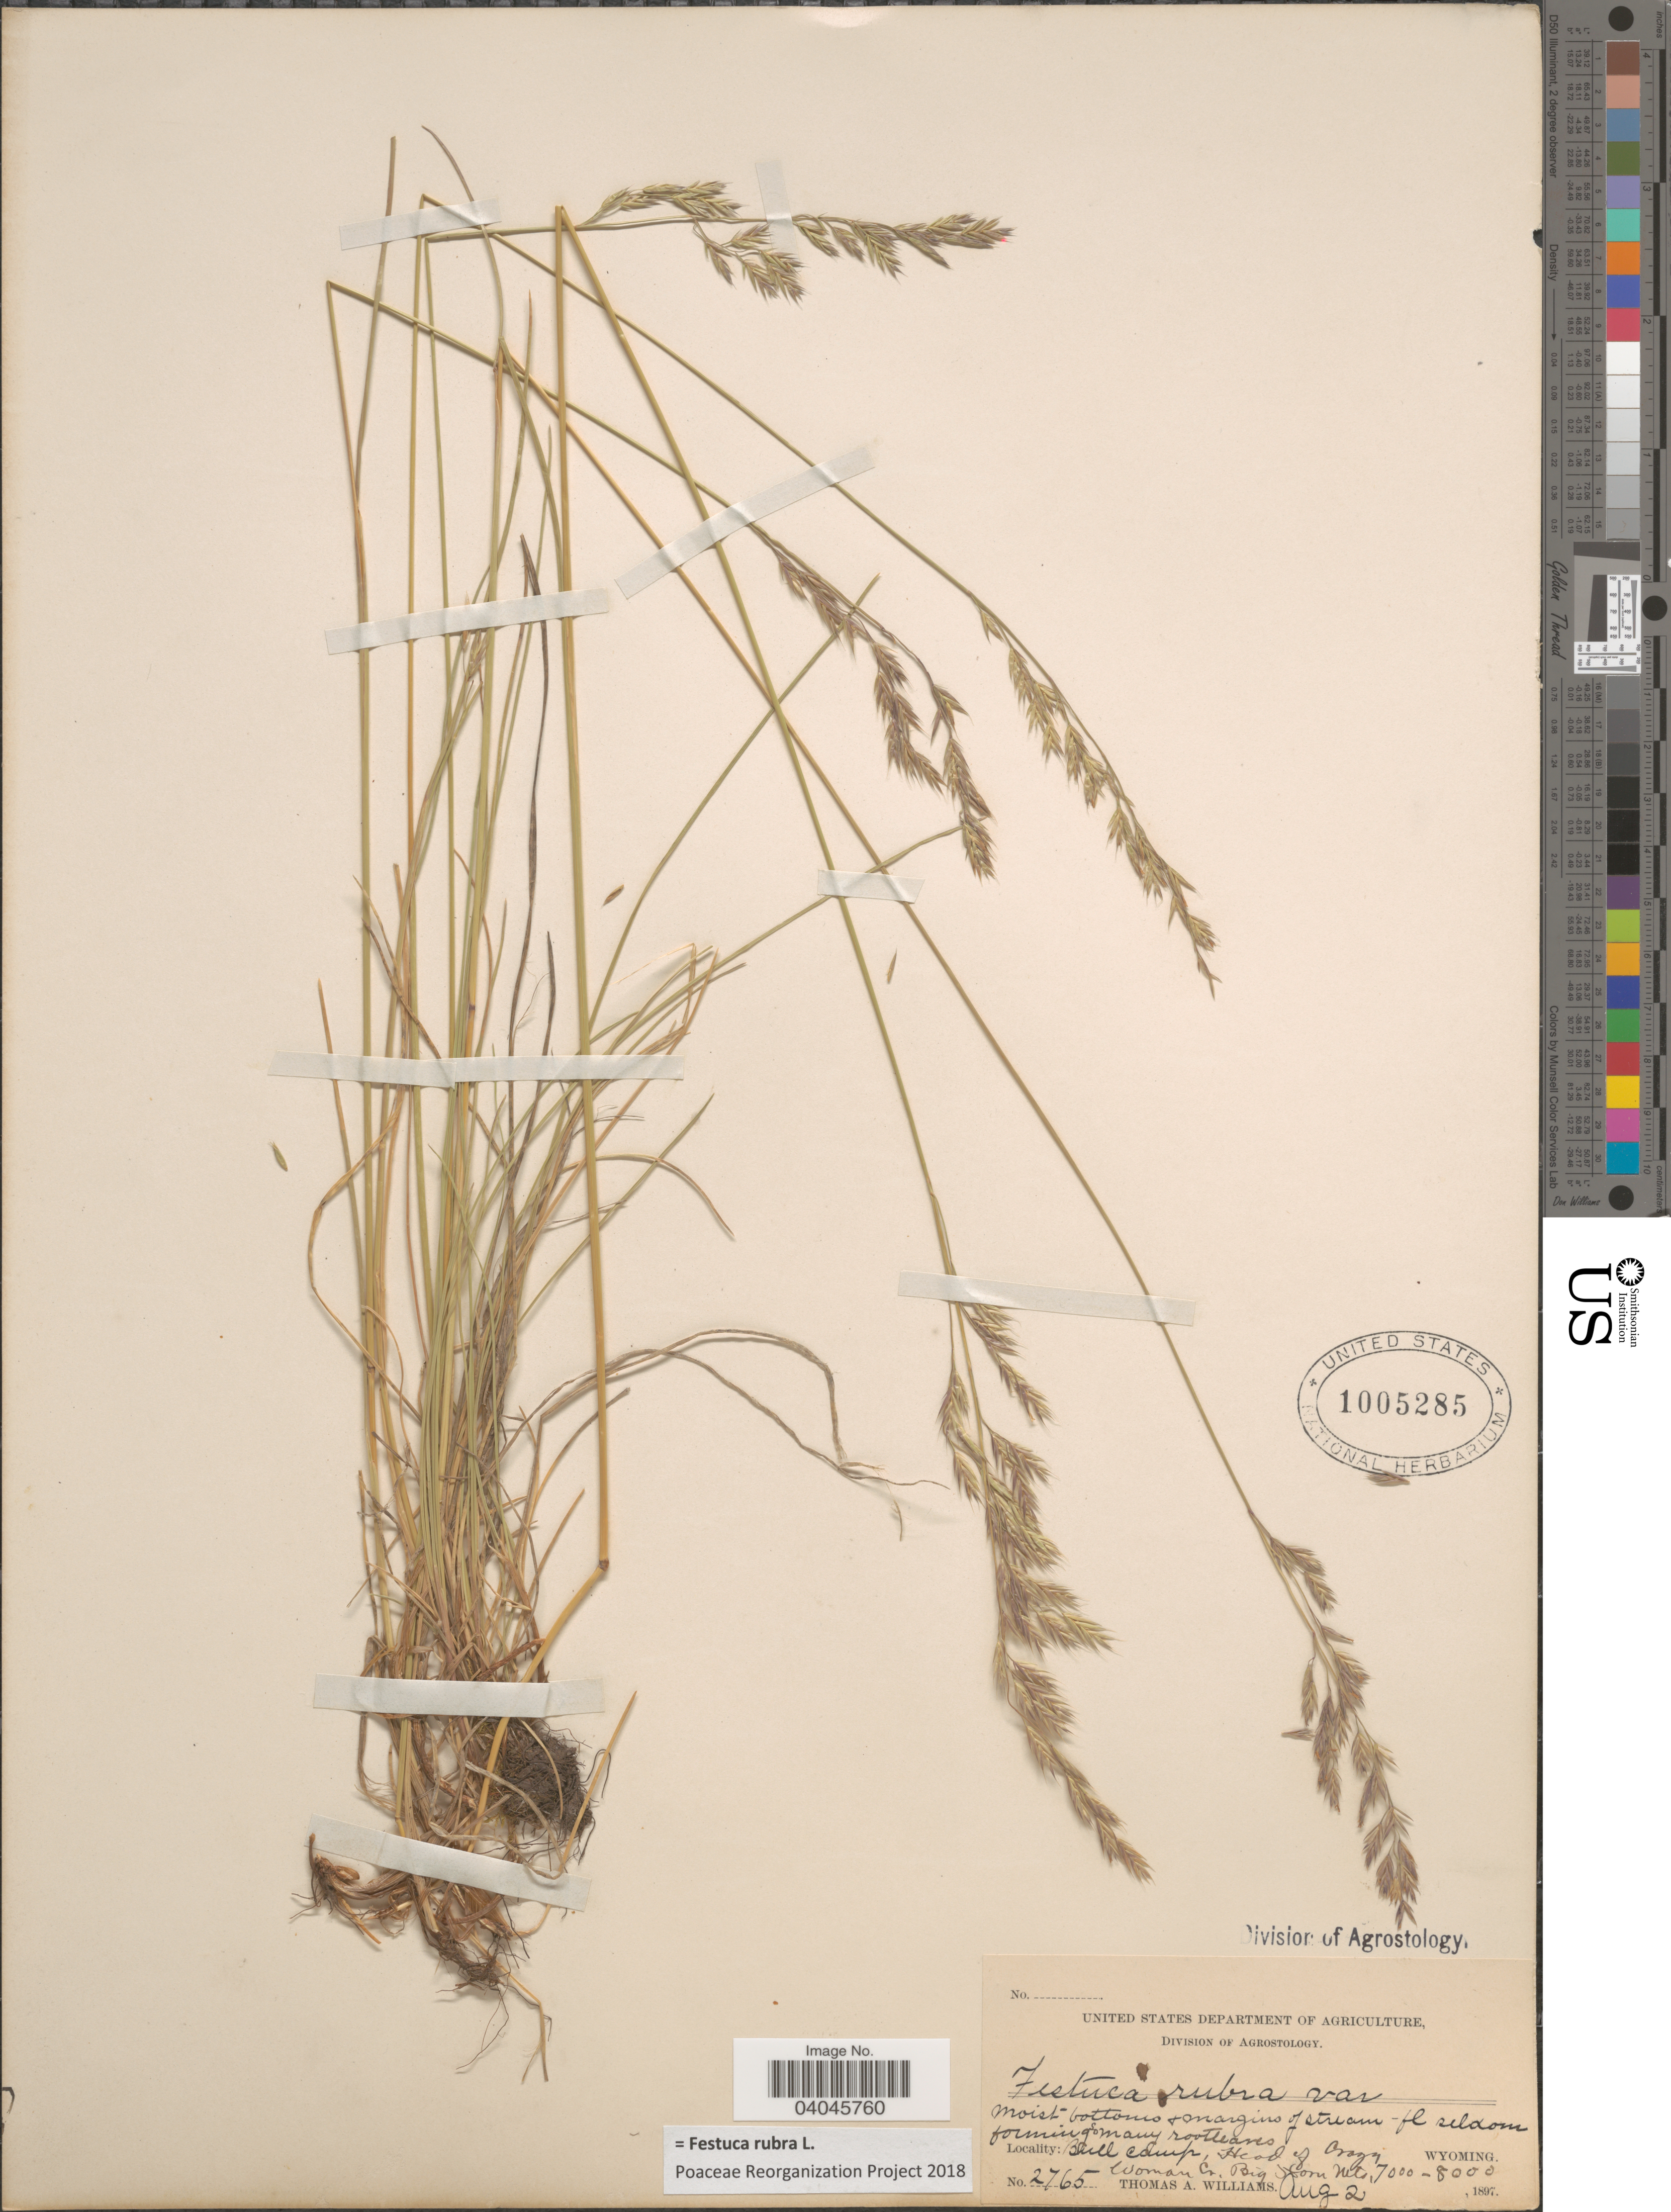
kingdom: Plantae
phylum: Tracheophyta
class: Liliopsida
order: Poales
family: Poaceae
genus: Festuca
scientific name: Festuca rubra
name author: L.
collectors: T. A. Williams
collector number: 2765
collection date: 1897-08-02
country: United States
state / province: Wyoming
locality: Bull camp, Head of Crazy Woman Co. Big Horn Mts.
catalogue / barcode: US 1005285